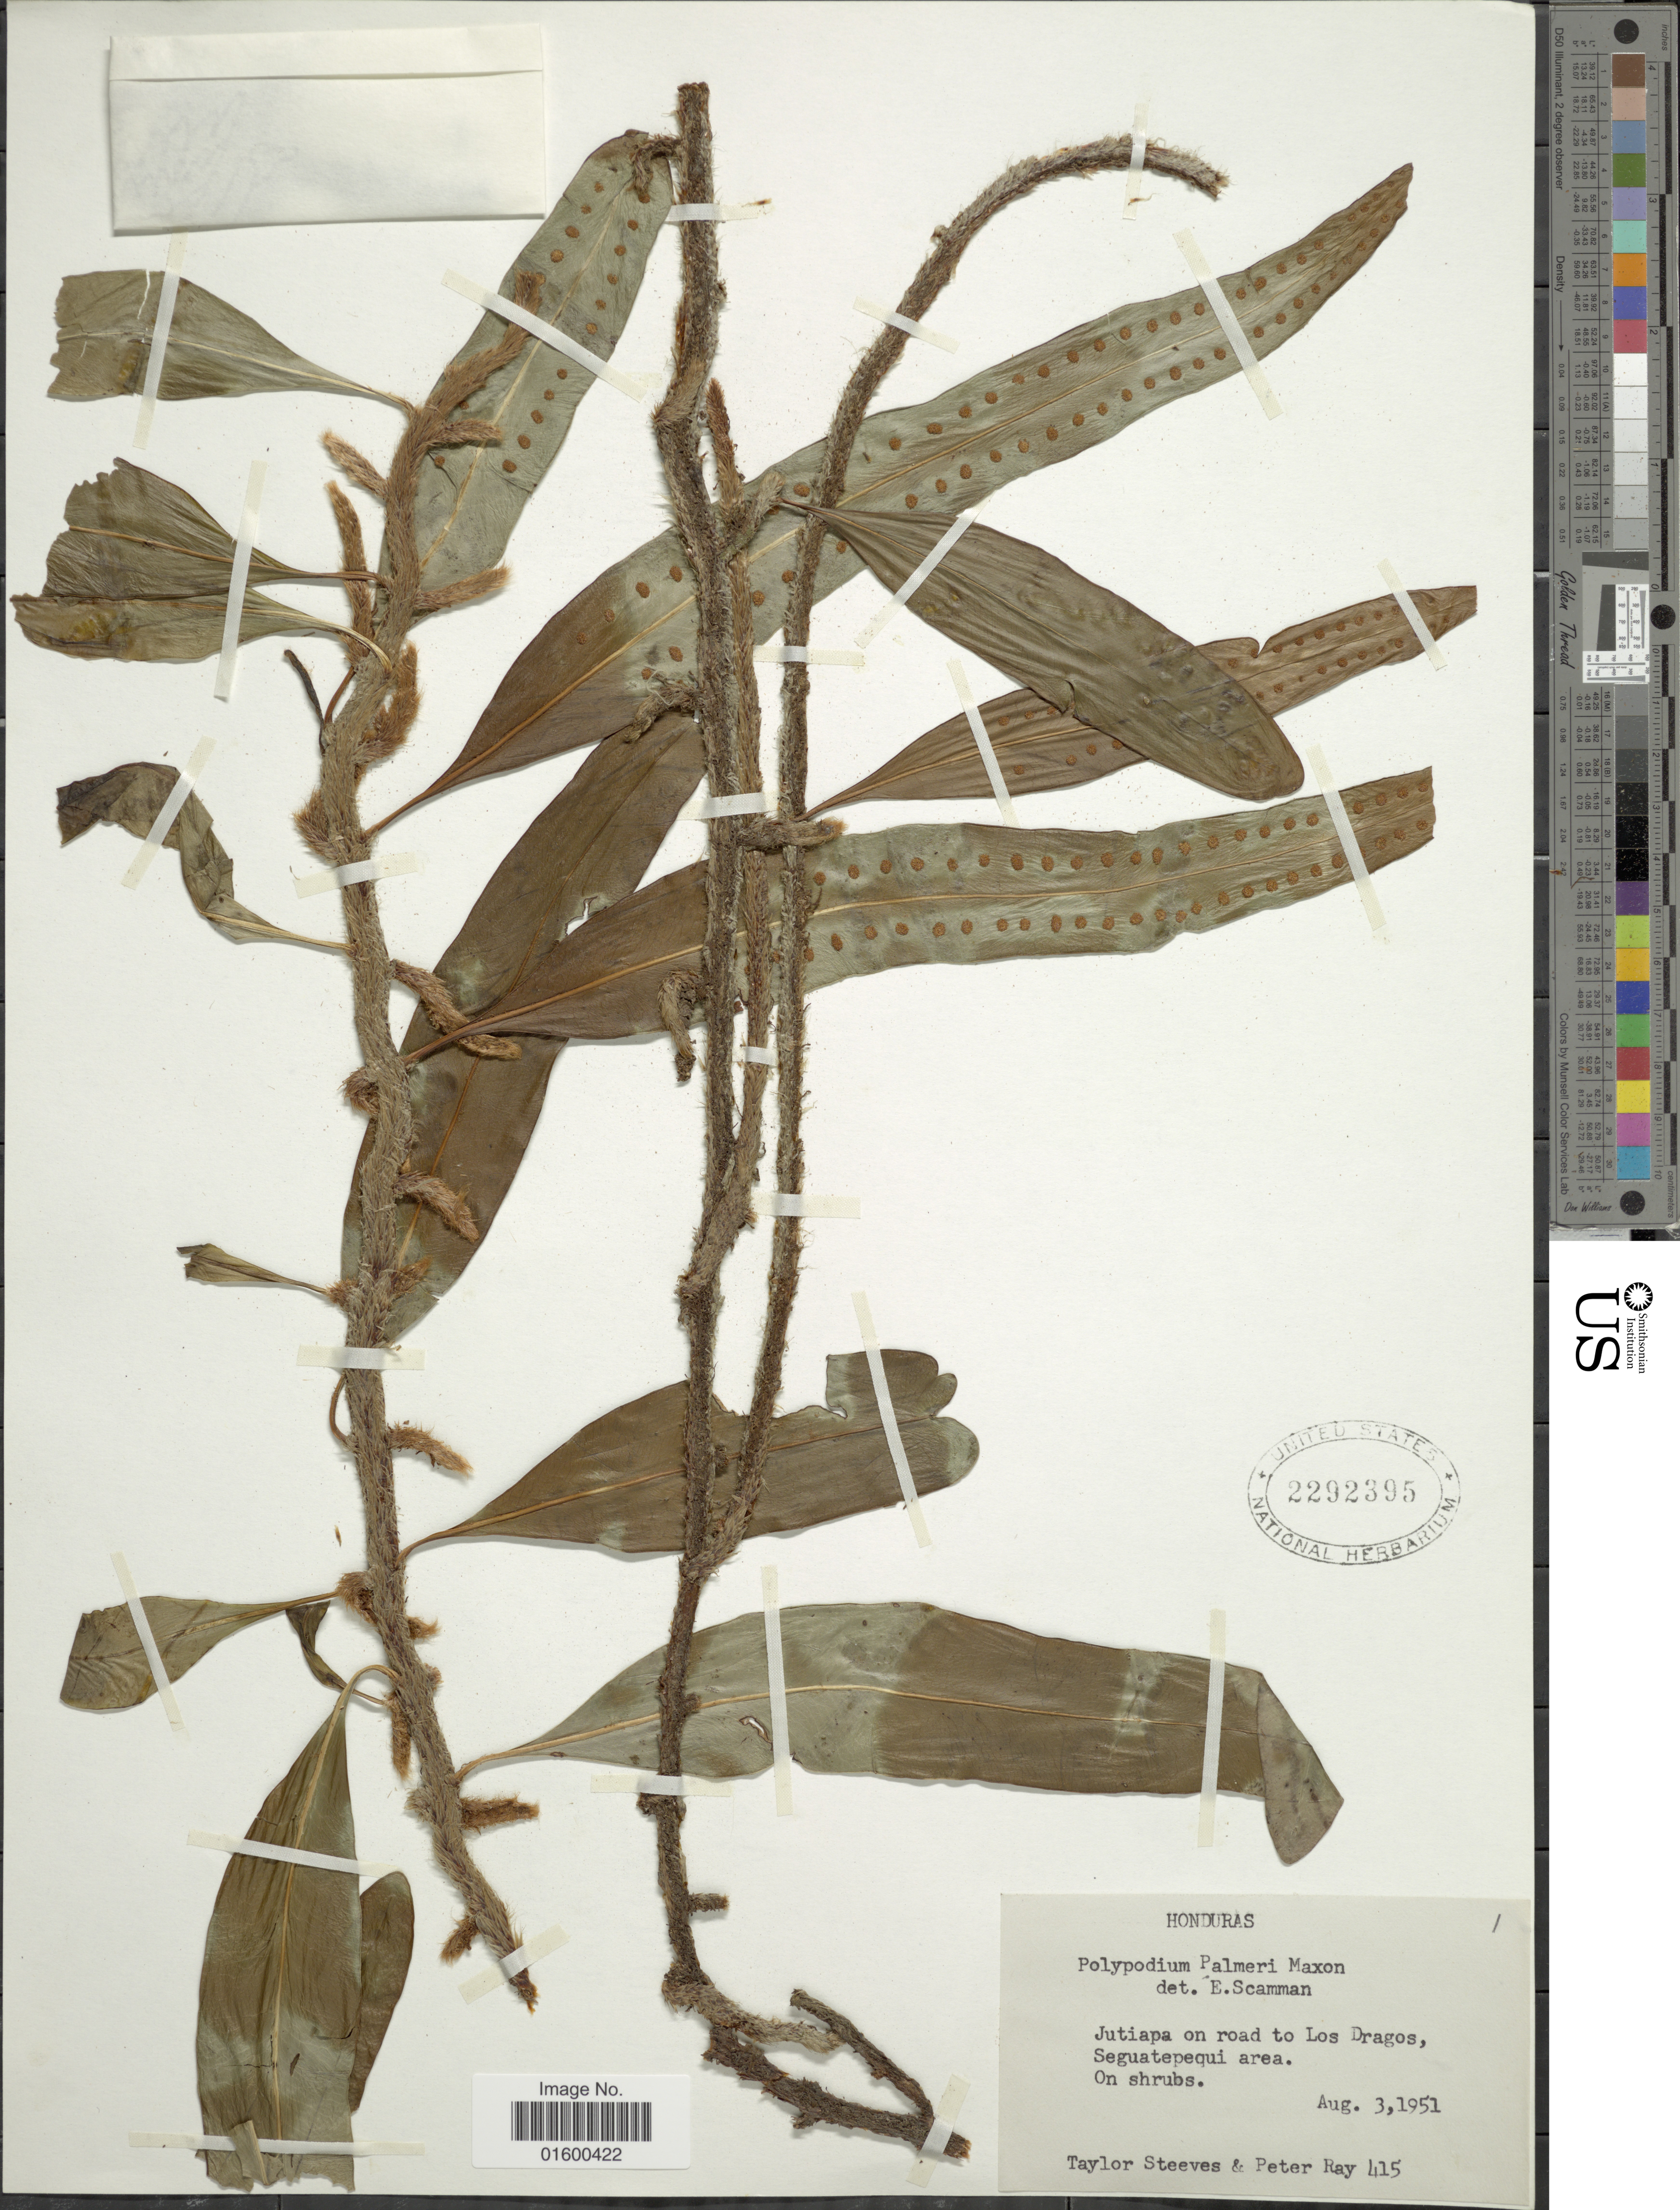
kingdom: Plantae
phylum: Tracheophyta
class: Polypodiopsida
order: Polypodiales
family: Polypodiaceae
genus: Microgramma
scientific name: Microgramma nitida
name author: (J. Sm.) A.R. Sm.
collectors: T. Steeves & P. Ray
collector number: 415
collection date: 1951-08-03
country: Honduras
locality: Jutiapa on road to Los Dragos, Seguatepequi area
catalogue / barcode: US 2292395